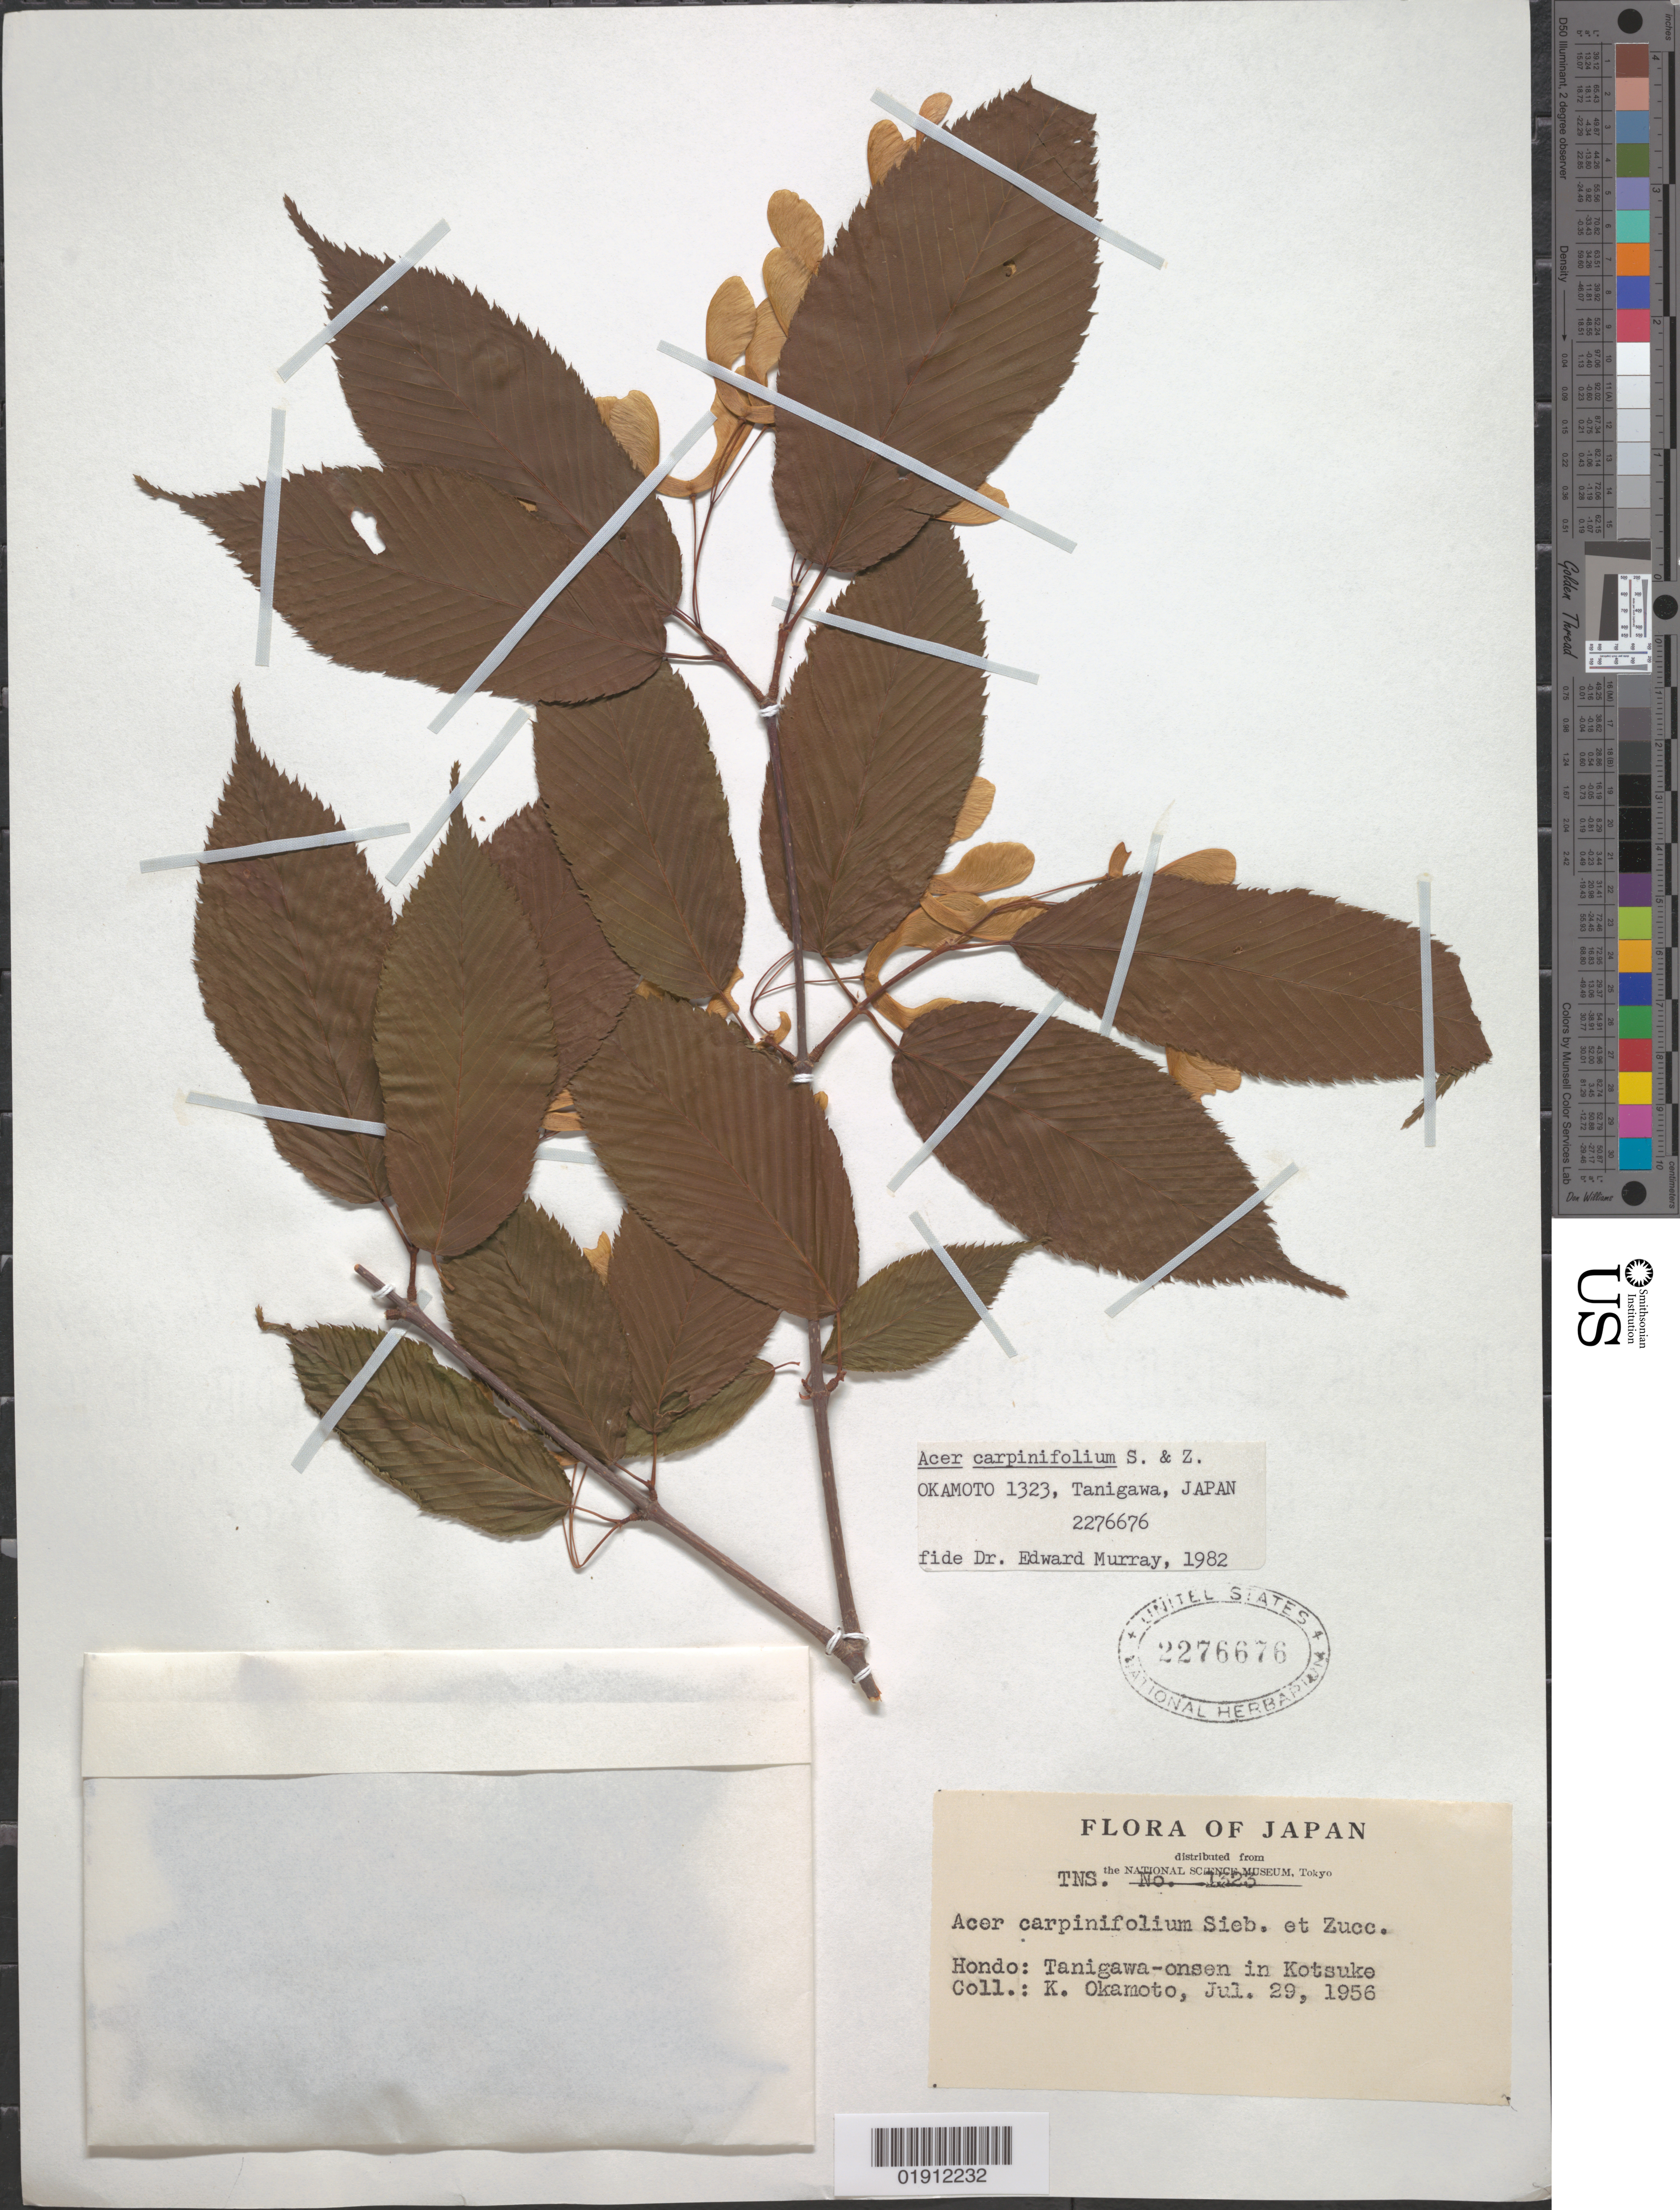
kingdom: Plantae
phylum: Tracheophyta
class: Magnoliopsida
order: Sapindales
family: Sapindaceae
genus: Acer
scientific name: Acer carpinifolium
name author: Siebold & Zucc.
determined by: Murray, Edward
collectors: K. Okamoto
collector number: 1323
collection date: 1956-07-29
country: Japan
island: Honshu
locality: Tanigawa-onsen in Kotsuke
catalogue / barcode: US 2276676